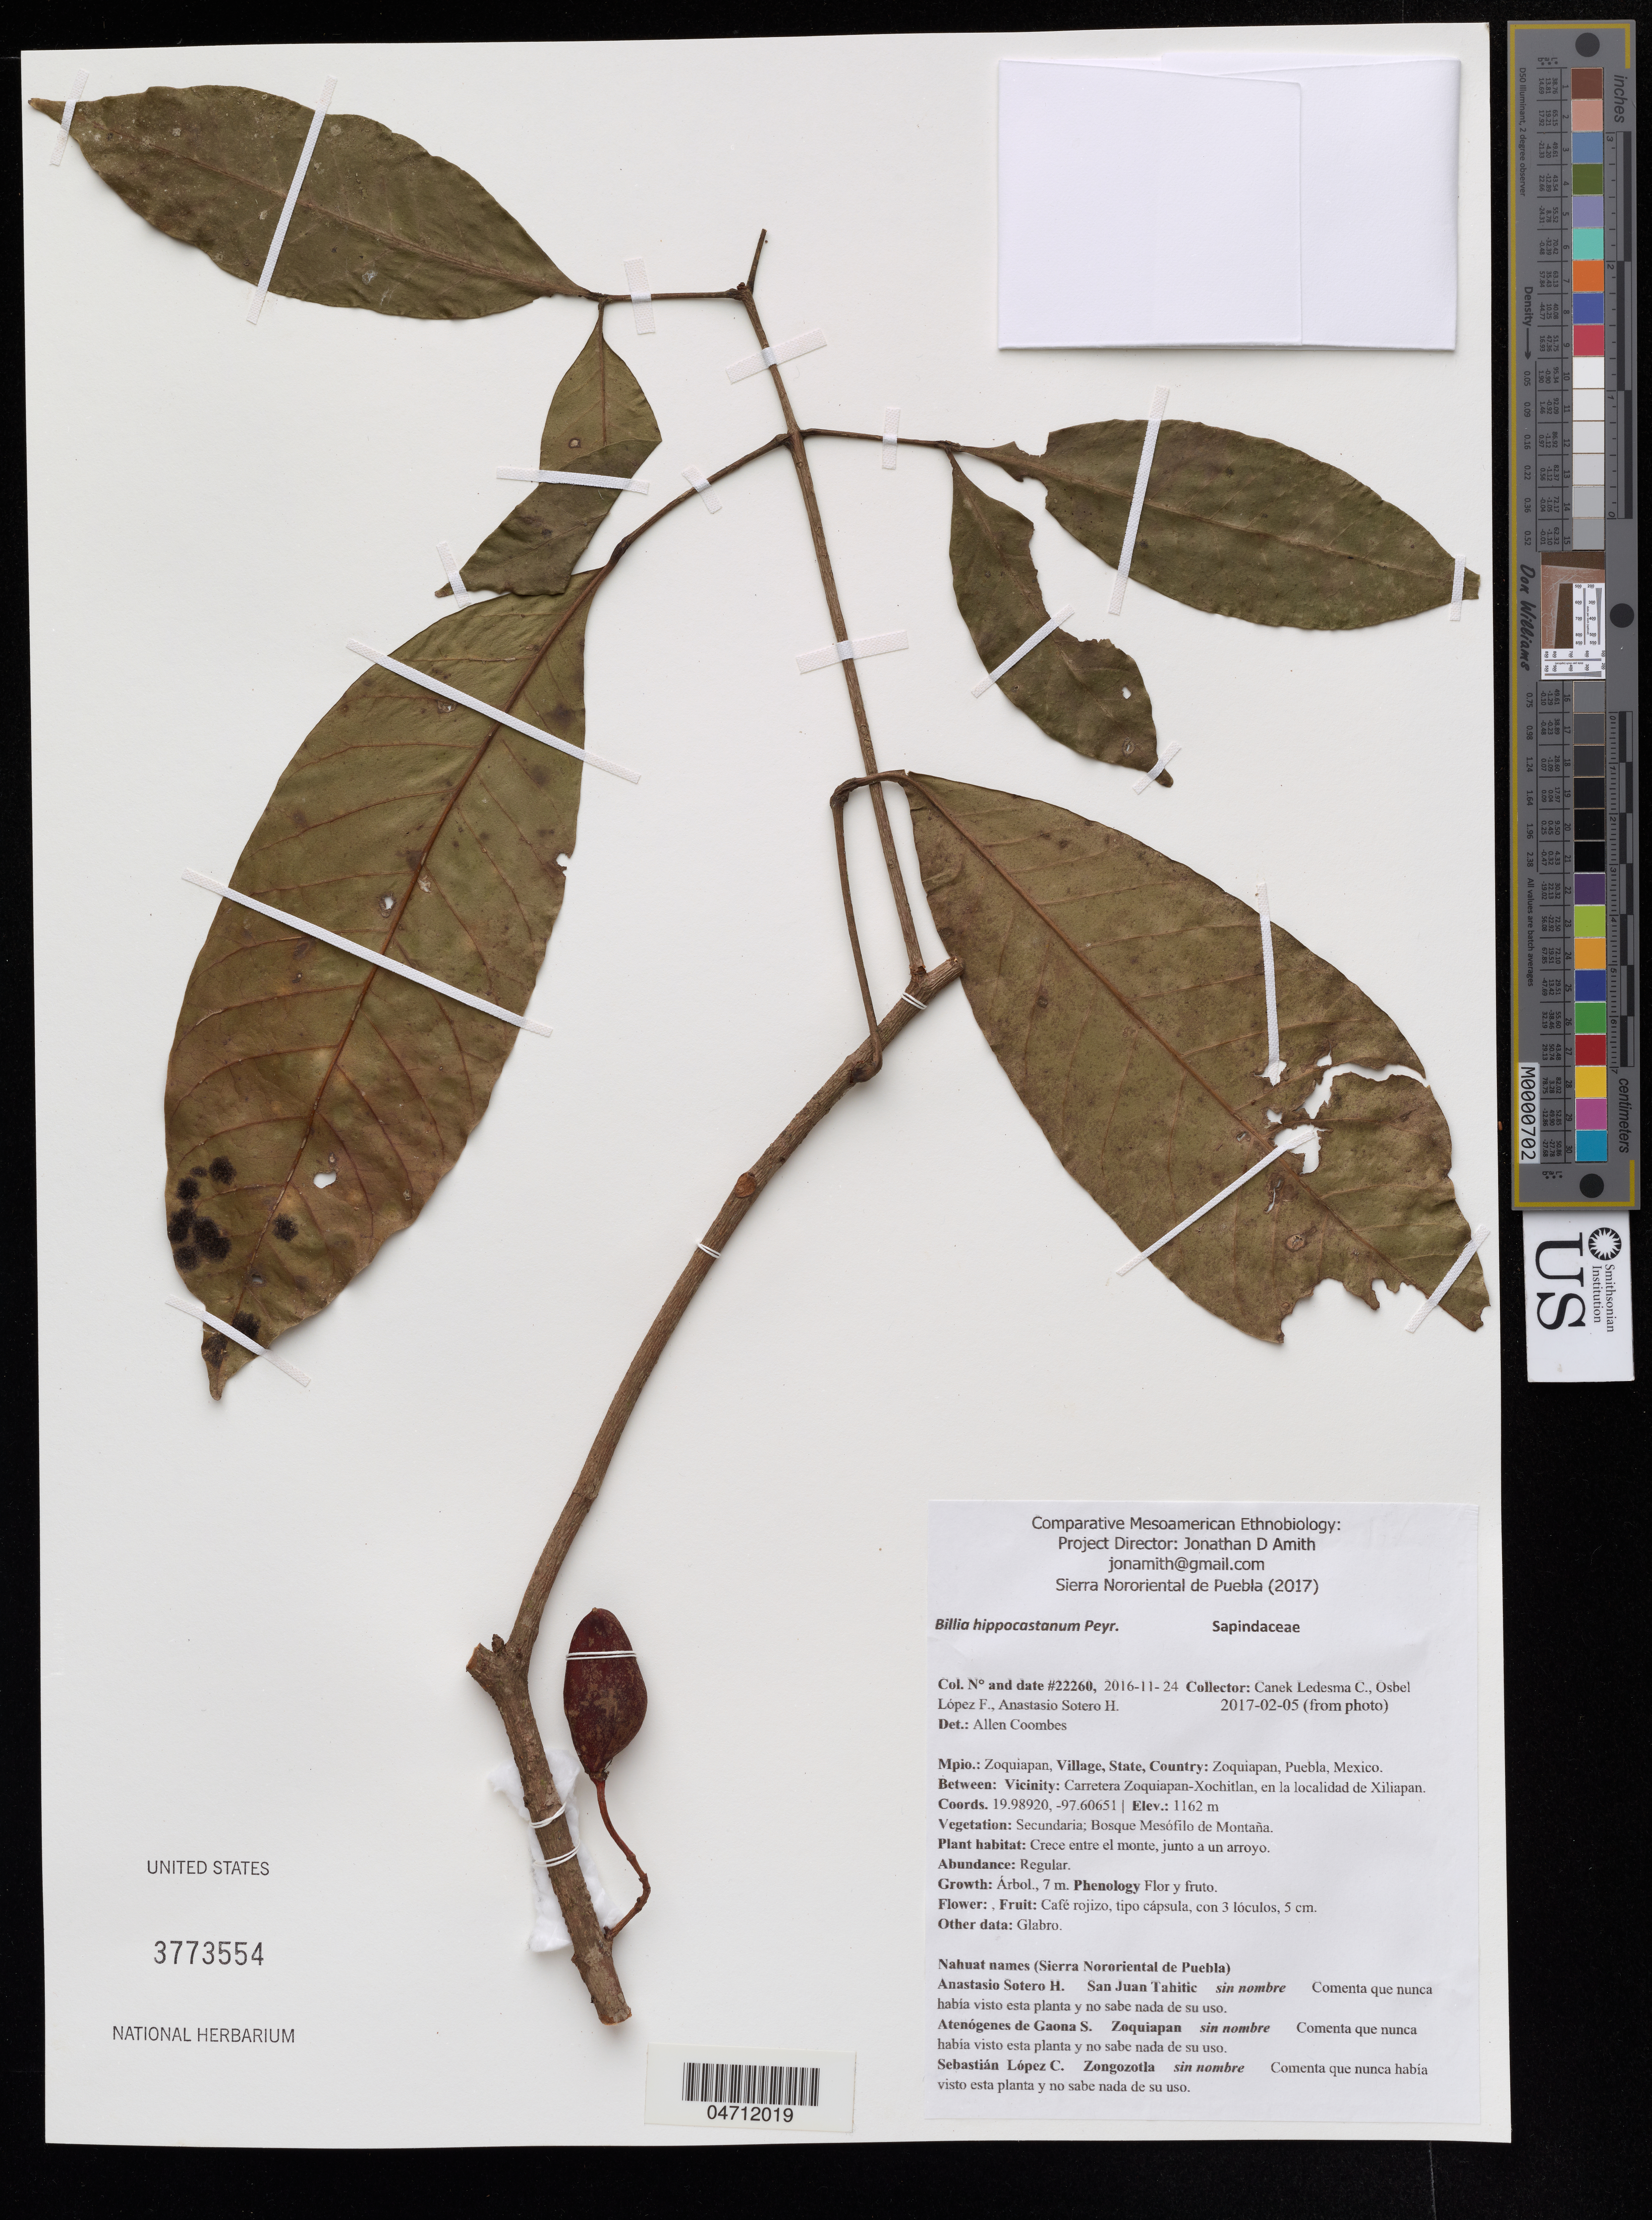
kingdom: Plantae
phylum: Tracheophyta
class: Magnoliopsida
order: Sapindales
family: Sapindaceae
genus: Billia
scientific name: Billia hippocastanum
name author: Peyr.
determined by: Acevedo-Rodríguez, P., (BOT), Smithsonian Institution - National Museum of Natural History (UNITED STATES)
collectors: Canek Ledesma C., O. López Francisco & A. Sotero H.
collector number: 22260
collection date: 2016-11-24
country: Mexico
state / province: Puebla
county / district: Zoquiapan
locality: Zoquiapan, Carretera Zoquiapan-Xochitlán, en la localidad de Xiliapan.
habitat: Crece entre el monte, junto a un arroyo.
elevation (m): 1162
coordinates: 19.9892, -97.60651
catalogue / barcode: US 3773554